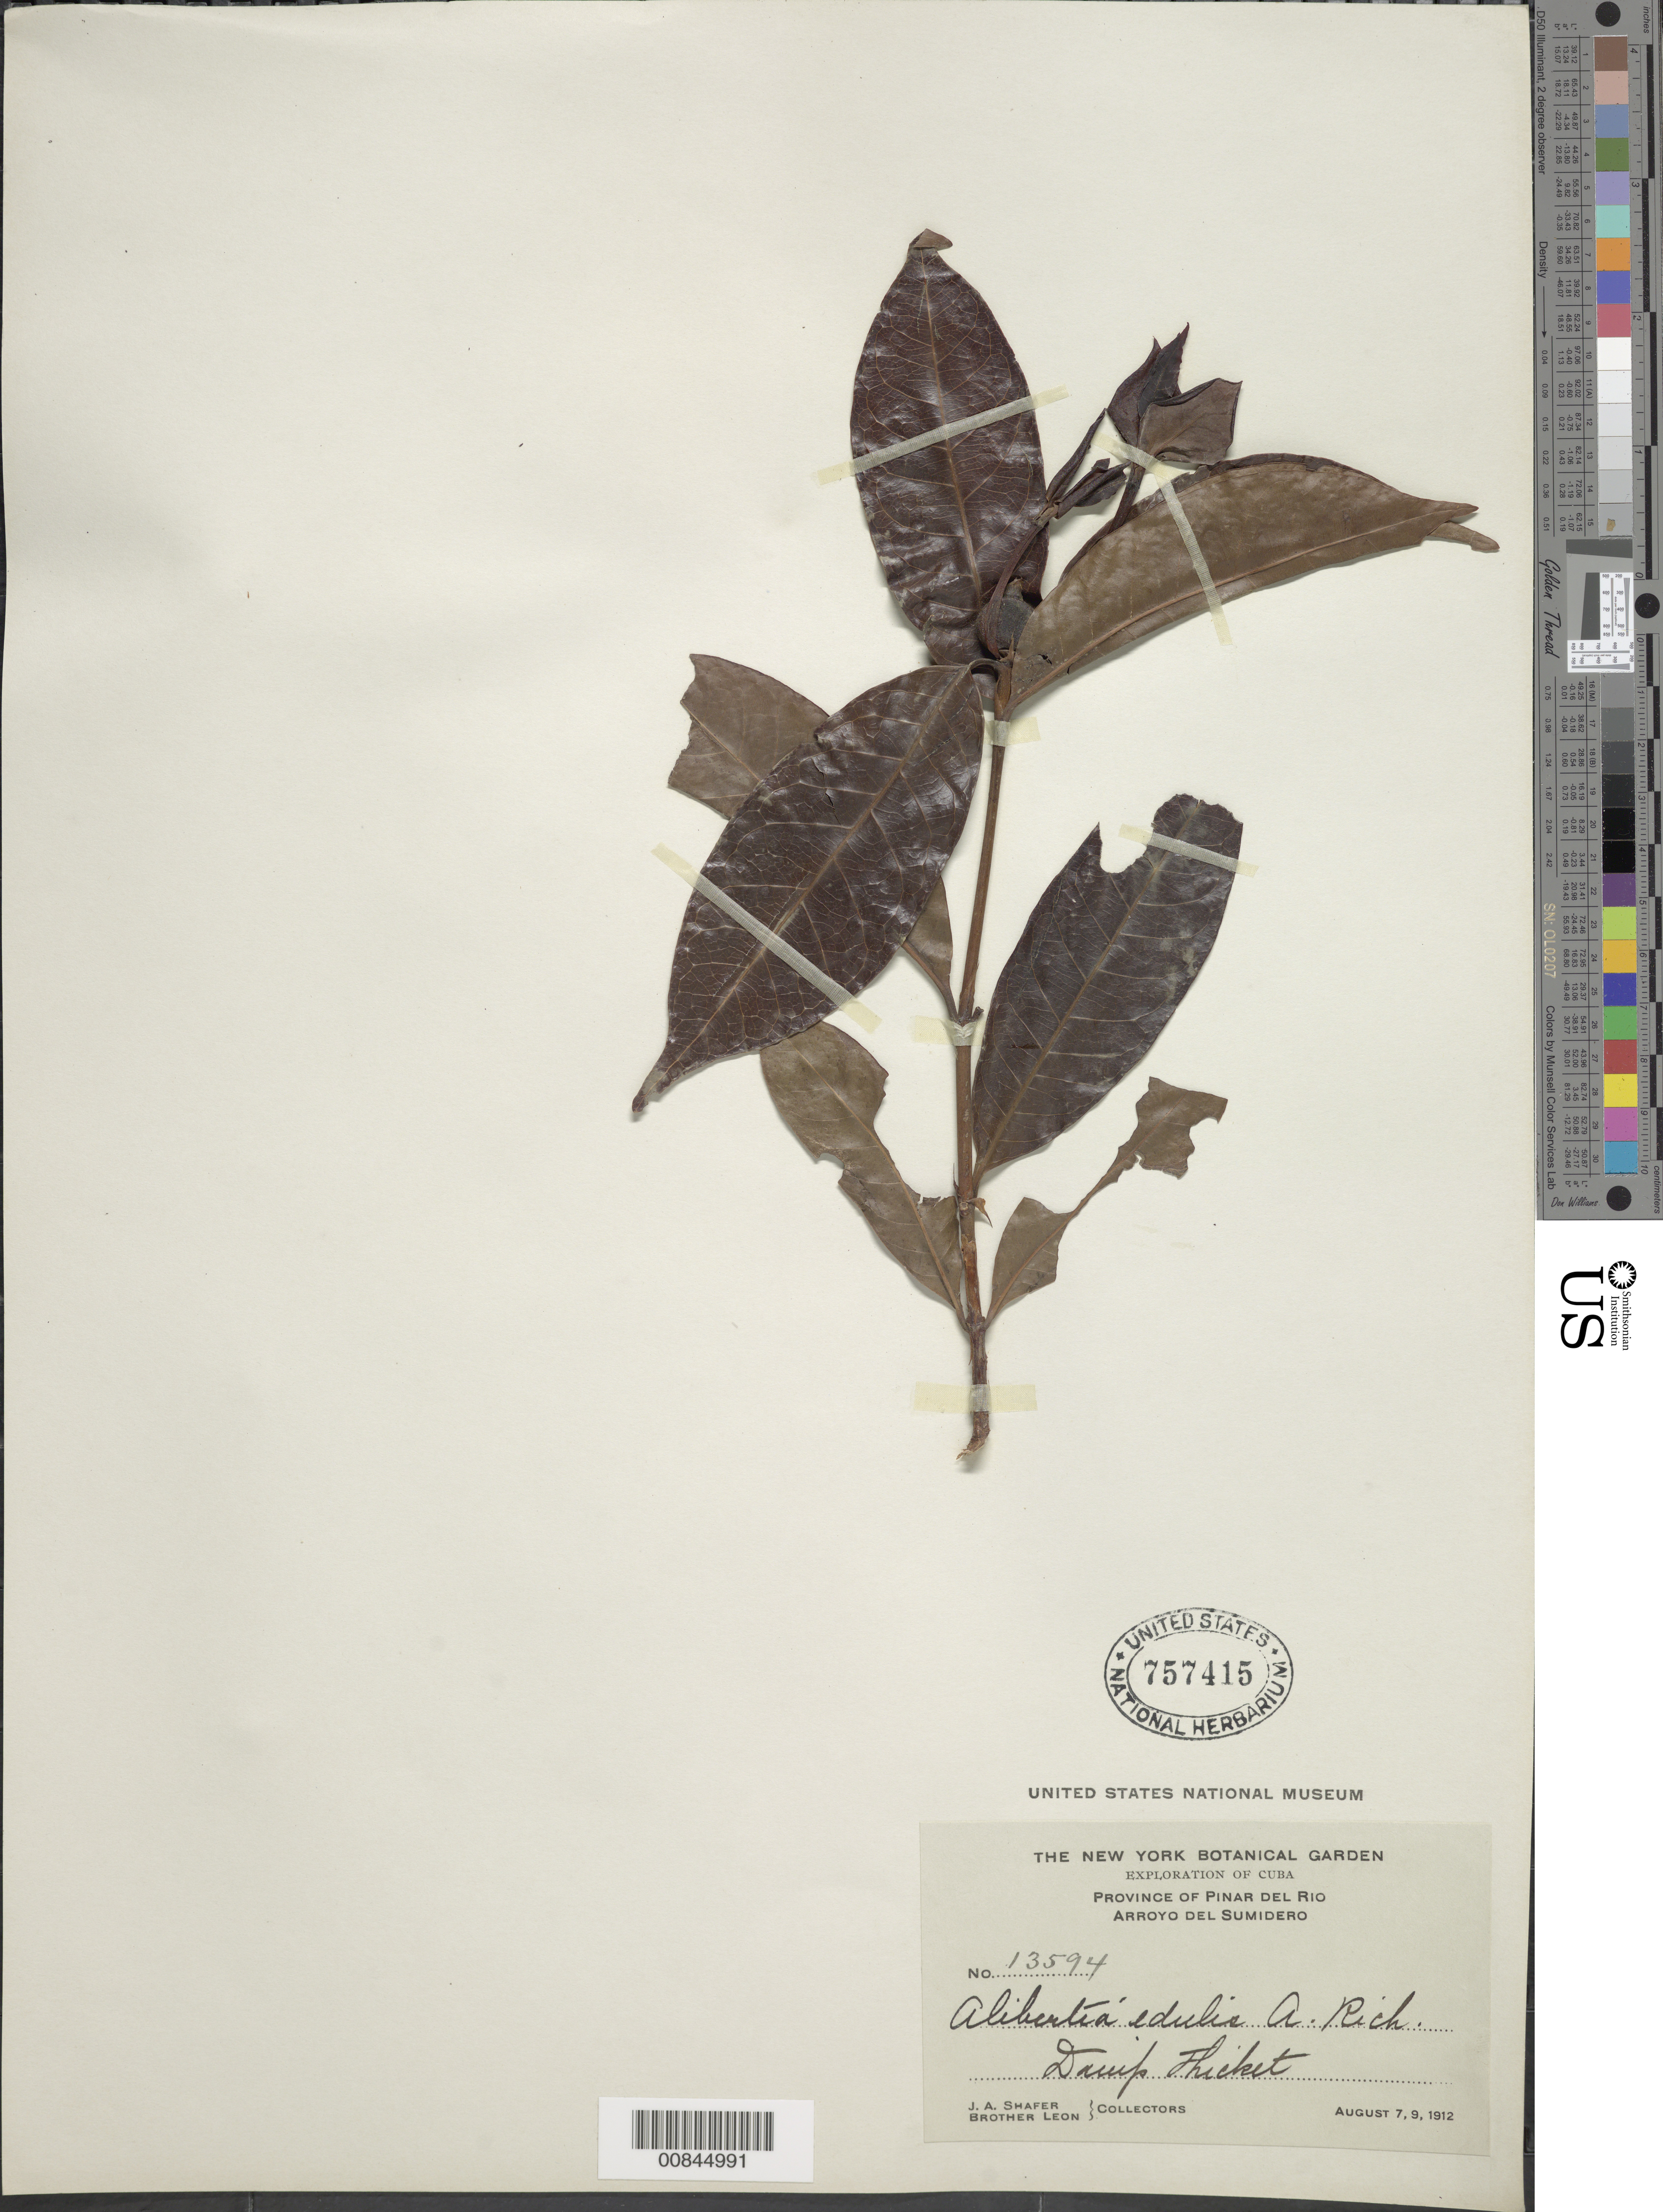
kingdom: Plantae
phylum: Tracheophyta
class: Magnoliopsida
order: Gentianales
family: Rubiaceae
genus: Alibertia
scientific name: Alibertia edulis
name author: (Rich.) A. Rich. ex DC.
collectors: J. A. Shafer & Bro. León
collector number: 13594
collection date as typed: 07 Aug 1912 and 09 Aug 1912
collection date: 1912-08-07,1912-08-09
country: Cuba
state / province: Pinar del Río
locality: Arroyo del Sumidero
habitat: Damp thicket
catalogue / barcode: US 757415